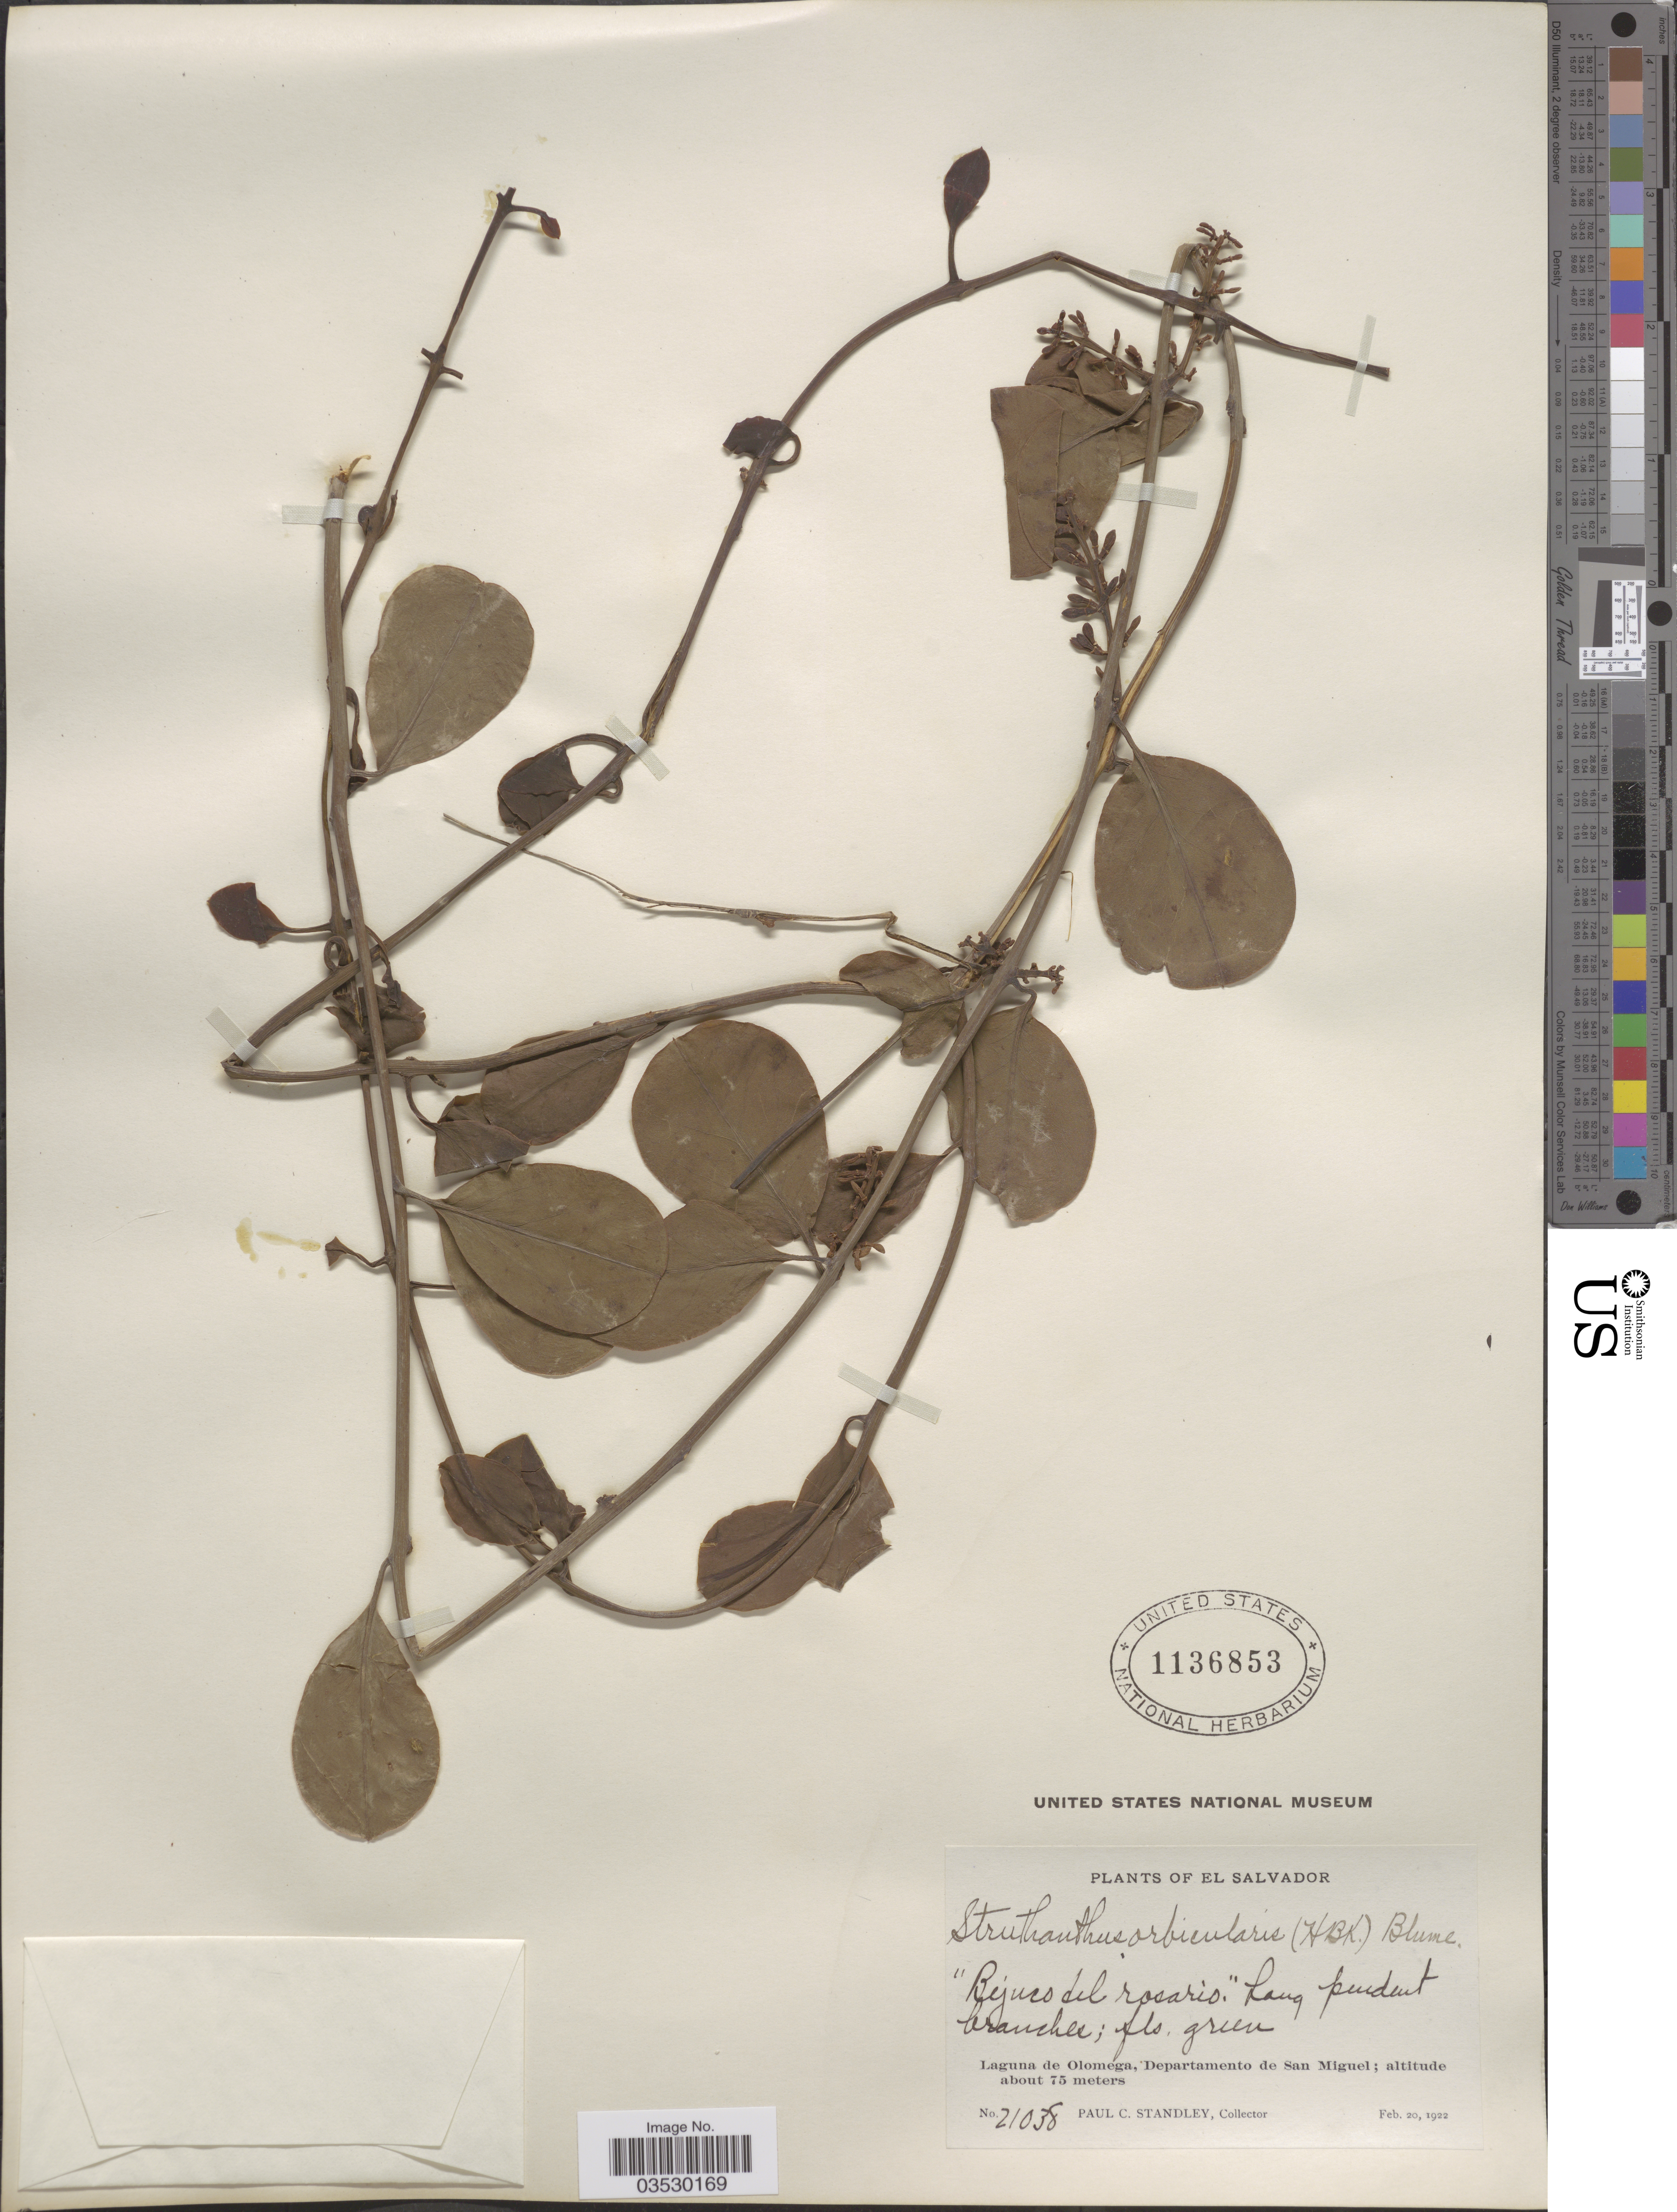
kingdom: Plantae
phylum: Tracheophyta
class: Magnoliopsida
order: Santalales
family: Loranthaceae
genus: Struthanthus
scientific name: Struthanthus orbicularis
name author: (Kunth) Blume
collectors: P. C. Standley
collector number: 21038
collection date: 1922-02-20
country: El Salvador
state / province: San Miguel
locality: Laguna de Olomega, Departamento de San Miguel.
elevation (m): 75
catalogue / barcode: US 1136853